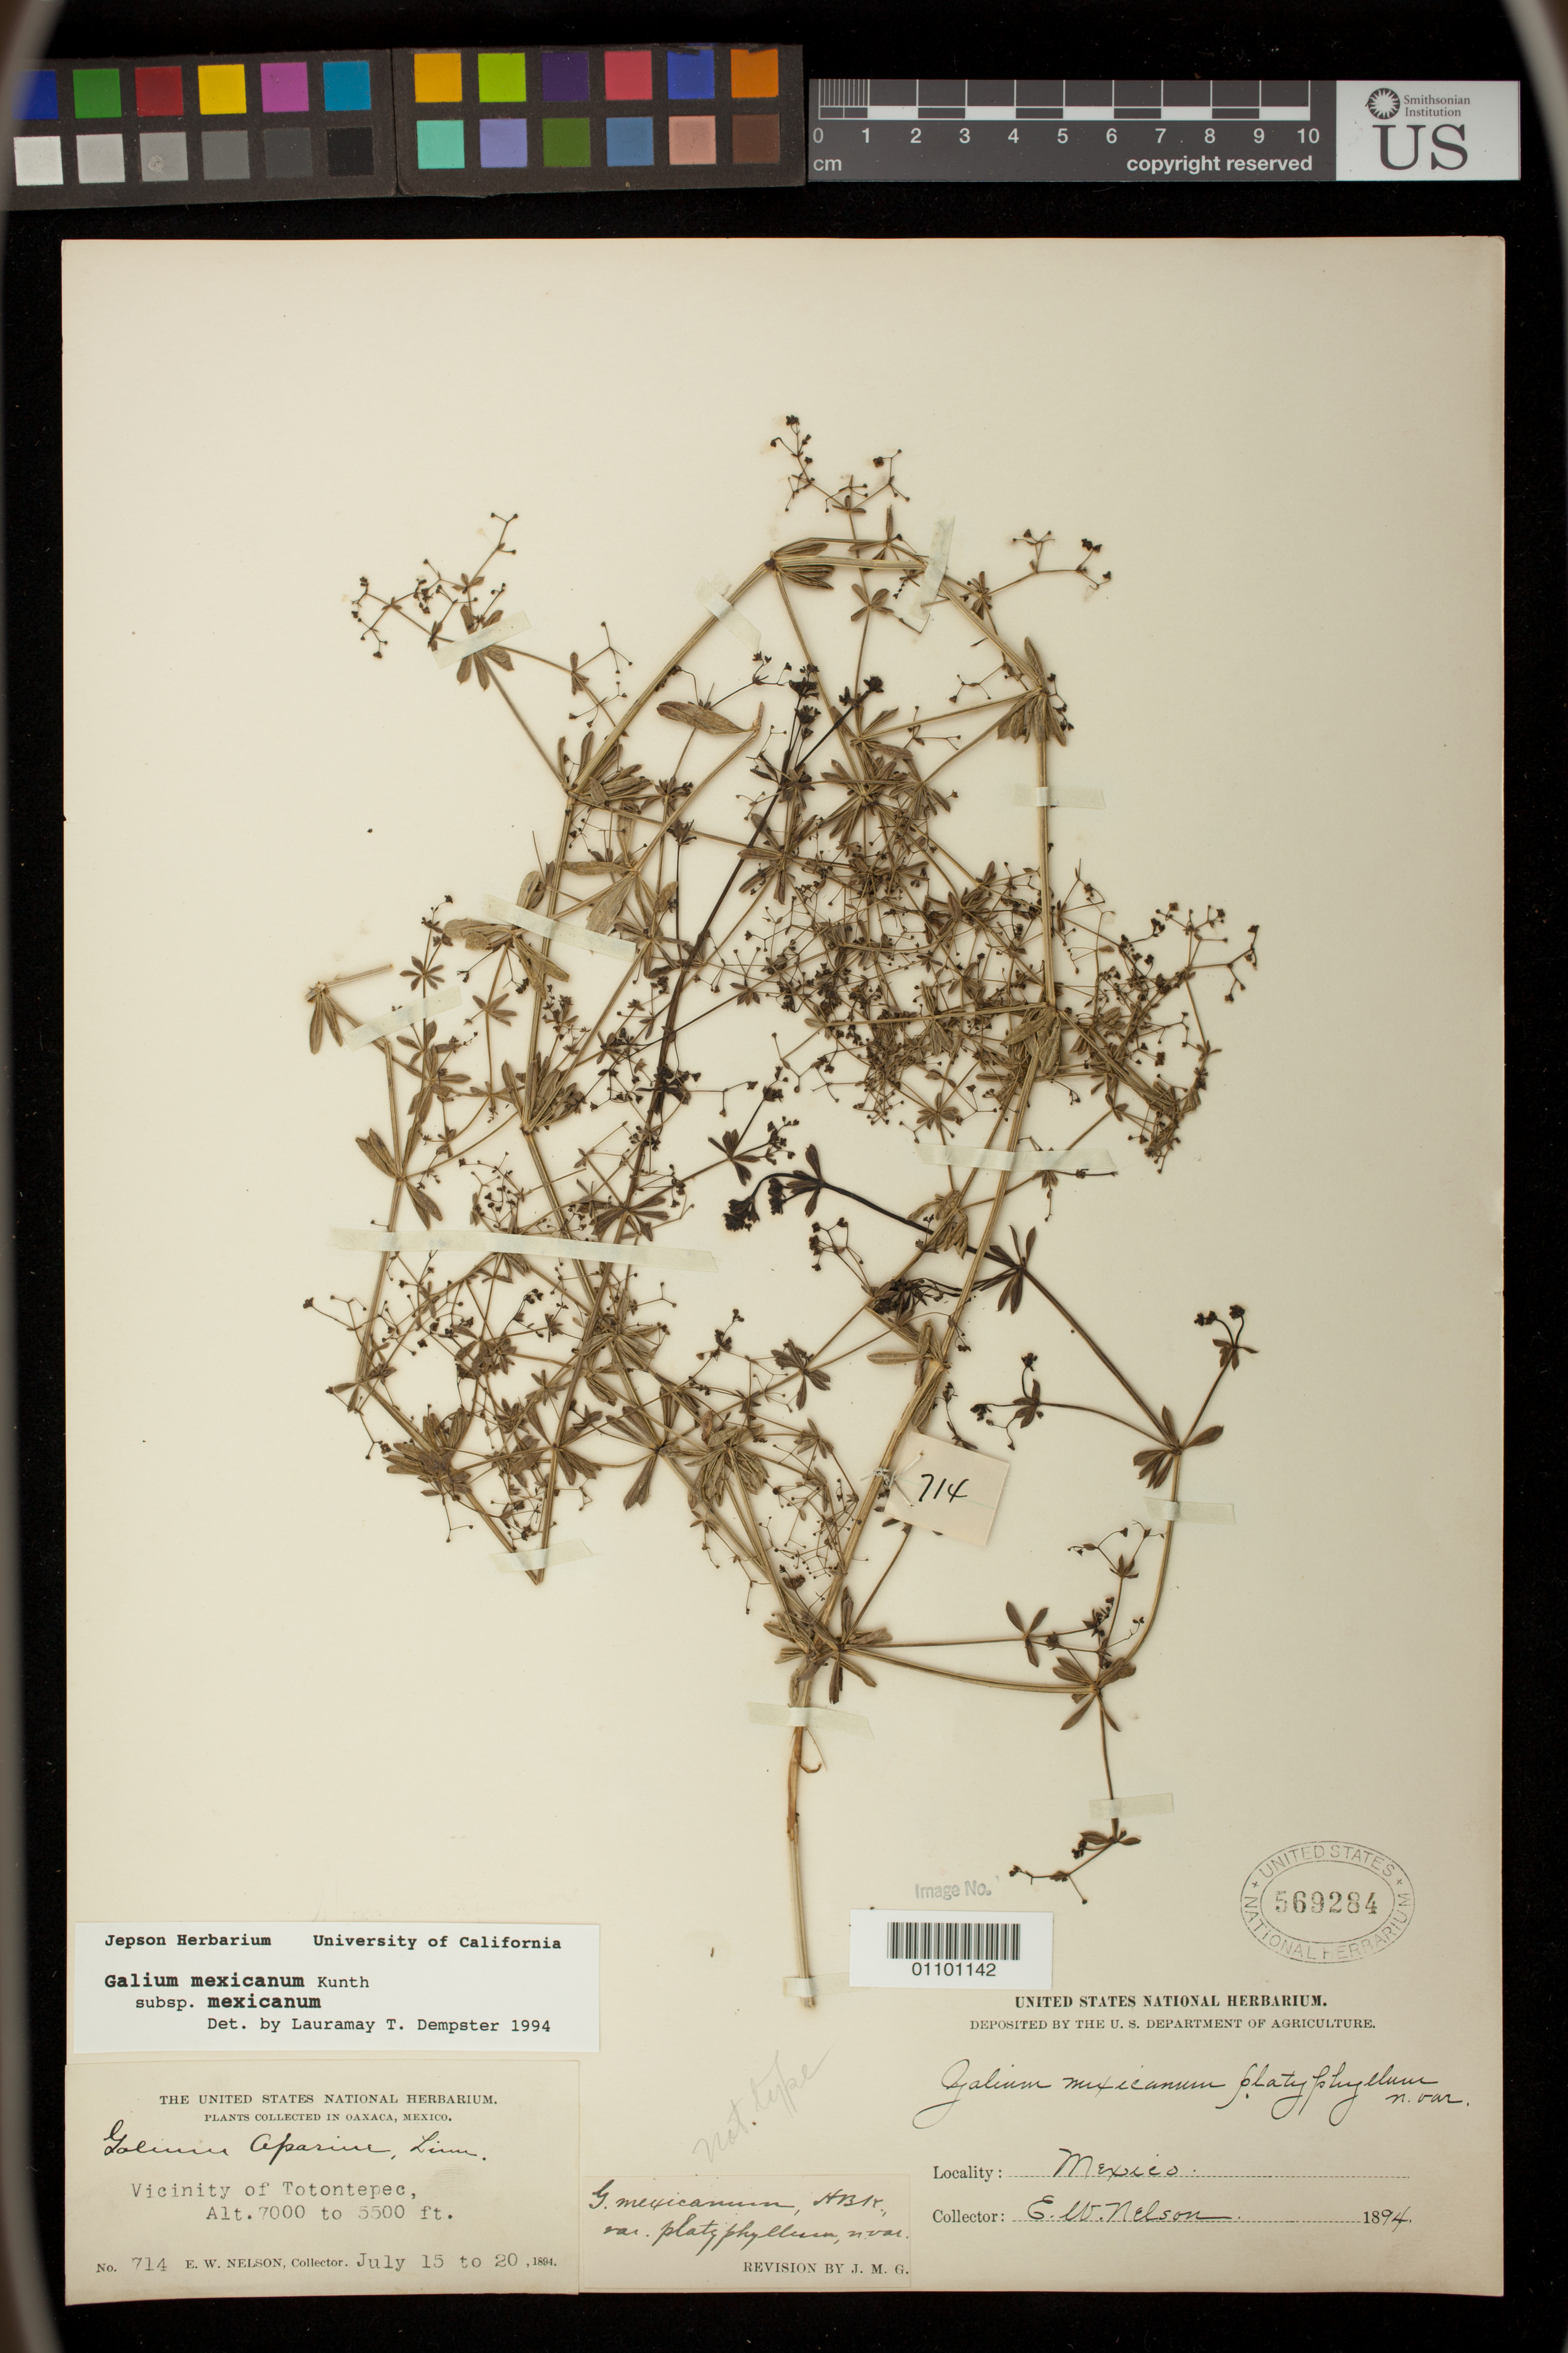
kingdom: Plantae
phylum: Tracheophyta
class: Magnoliopsida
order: Gentianales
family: Rubiaceae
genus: Galium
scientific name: Galium mexicanum var. platyphyllum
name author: Greenm.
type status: Syntype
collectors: E. W. Nelson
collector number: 714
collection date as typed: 15 Jul 1894 to 20 Jul 1894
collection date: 1894-07-15/1894-07-20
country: Mexico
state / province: Oaxaca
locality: Vicinity of Totontepec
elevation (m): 1676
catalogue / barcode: US 569284